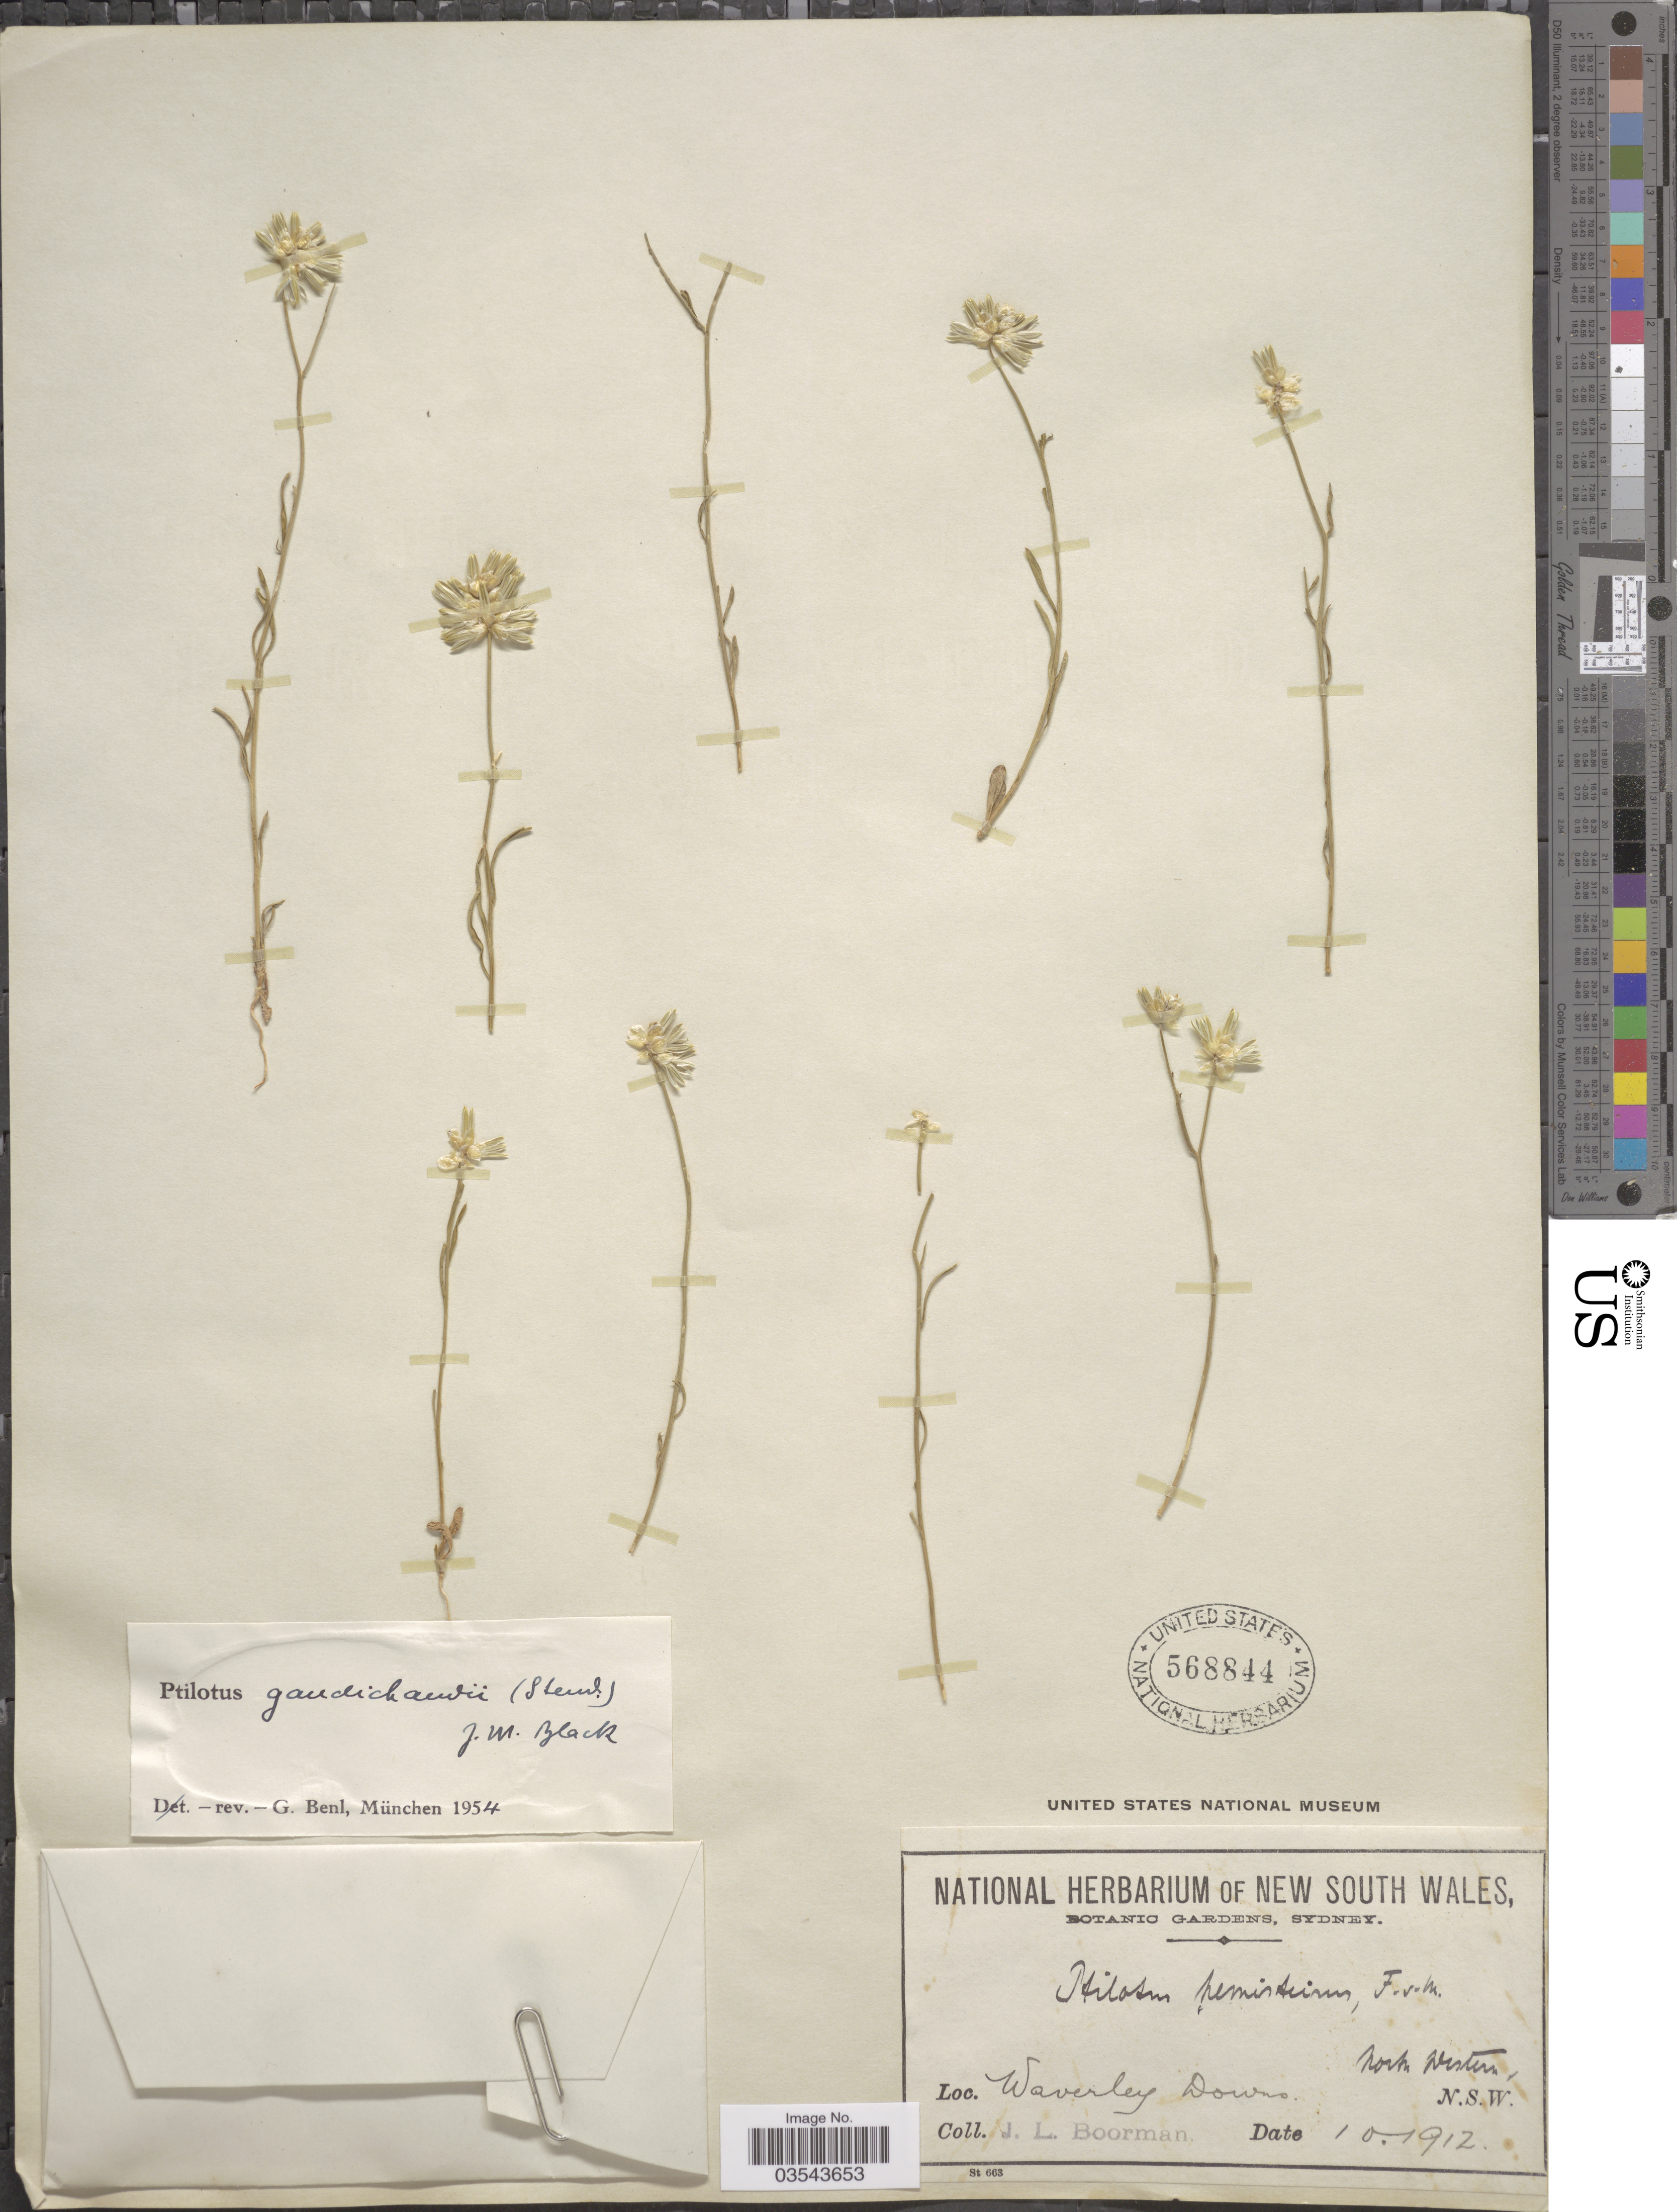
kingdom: Plantae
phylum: Tracheophyta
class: Magnoliopsida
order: Caryophyllales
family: Amaranthaceae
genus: Ptilotus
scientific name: Ptilotus gaudichaudii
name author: J.M. Black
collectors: J. Boorman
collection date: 1912-10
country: Australia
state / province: New South Wales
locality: Waverley Downs.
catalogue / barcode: US 568844